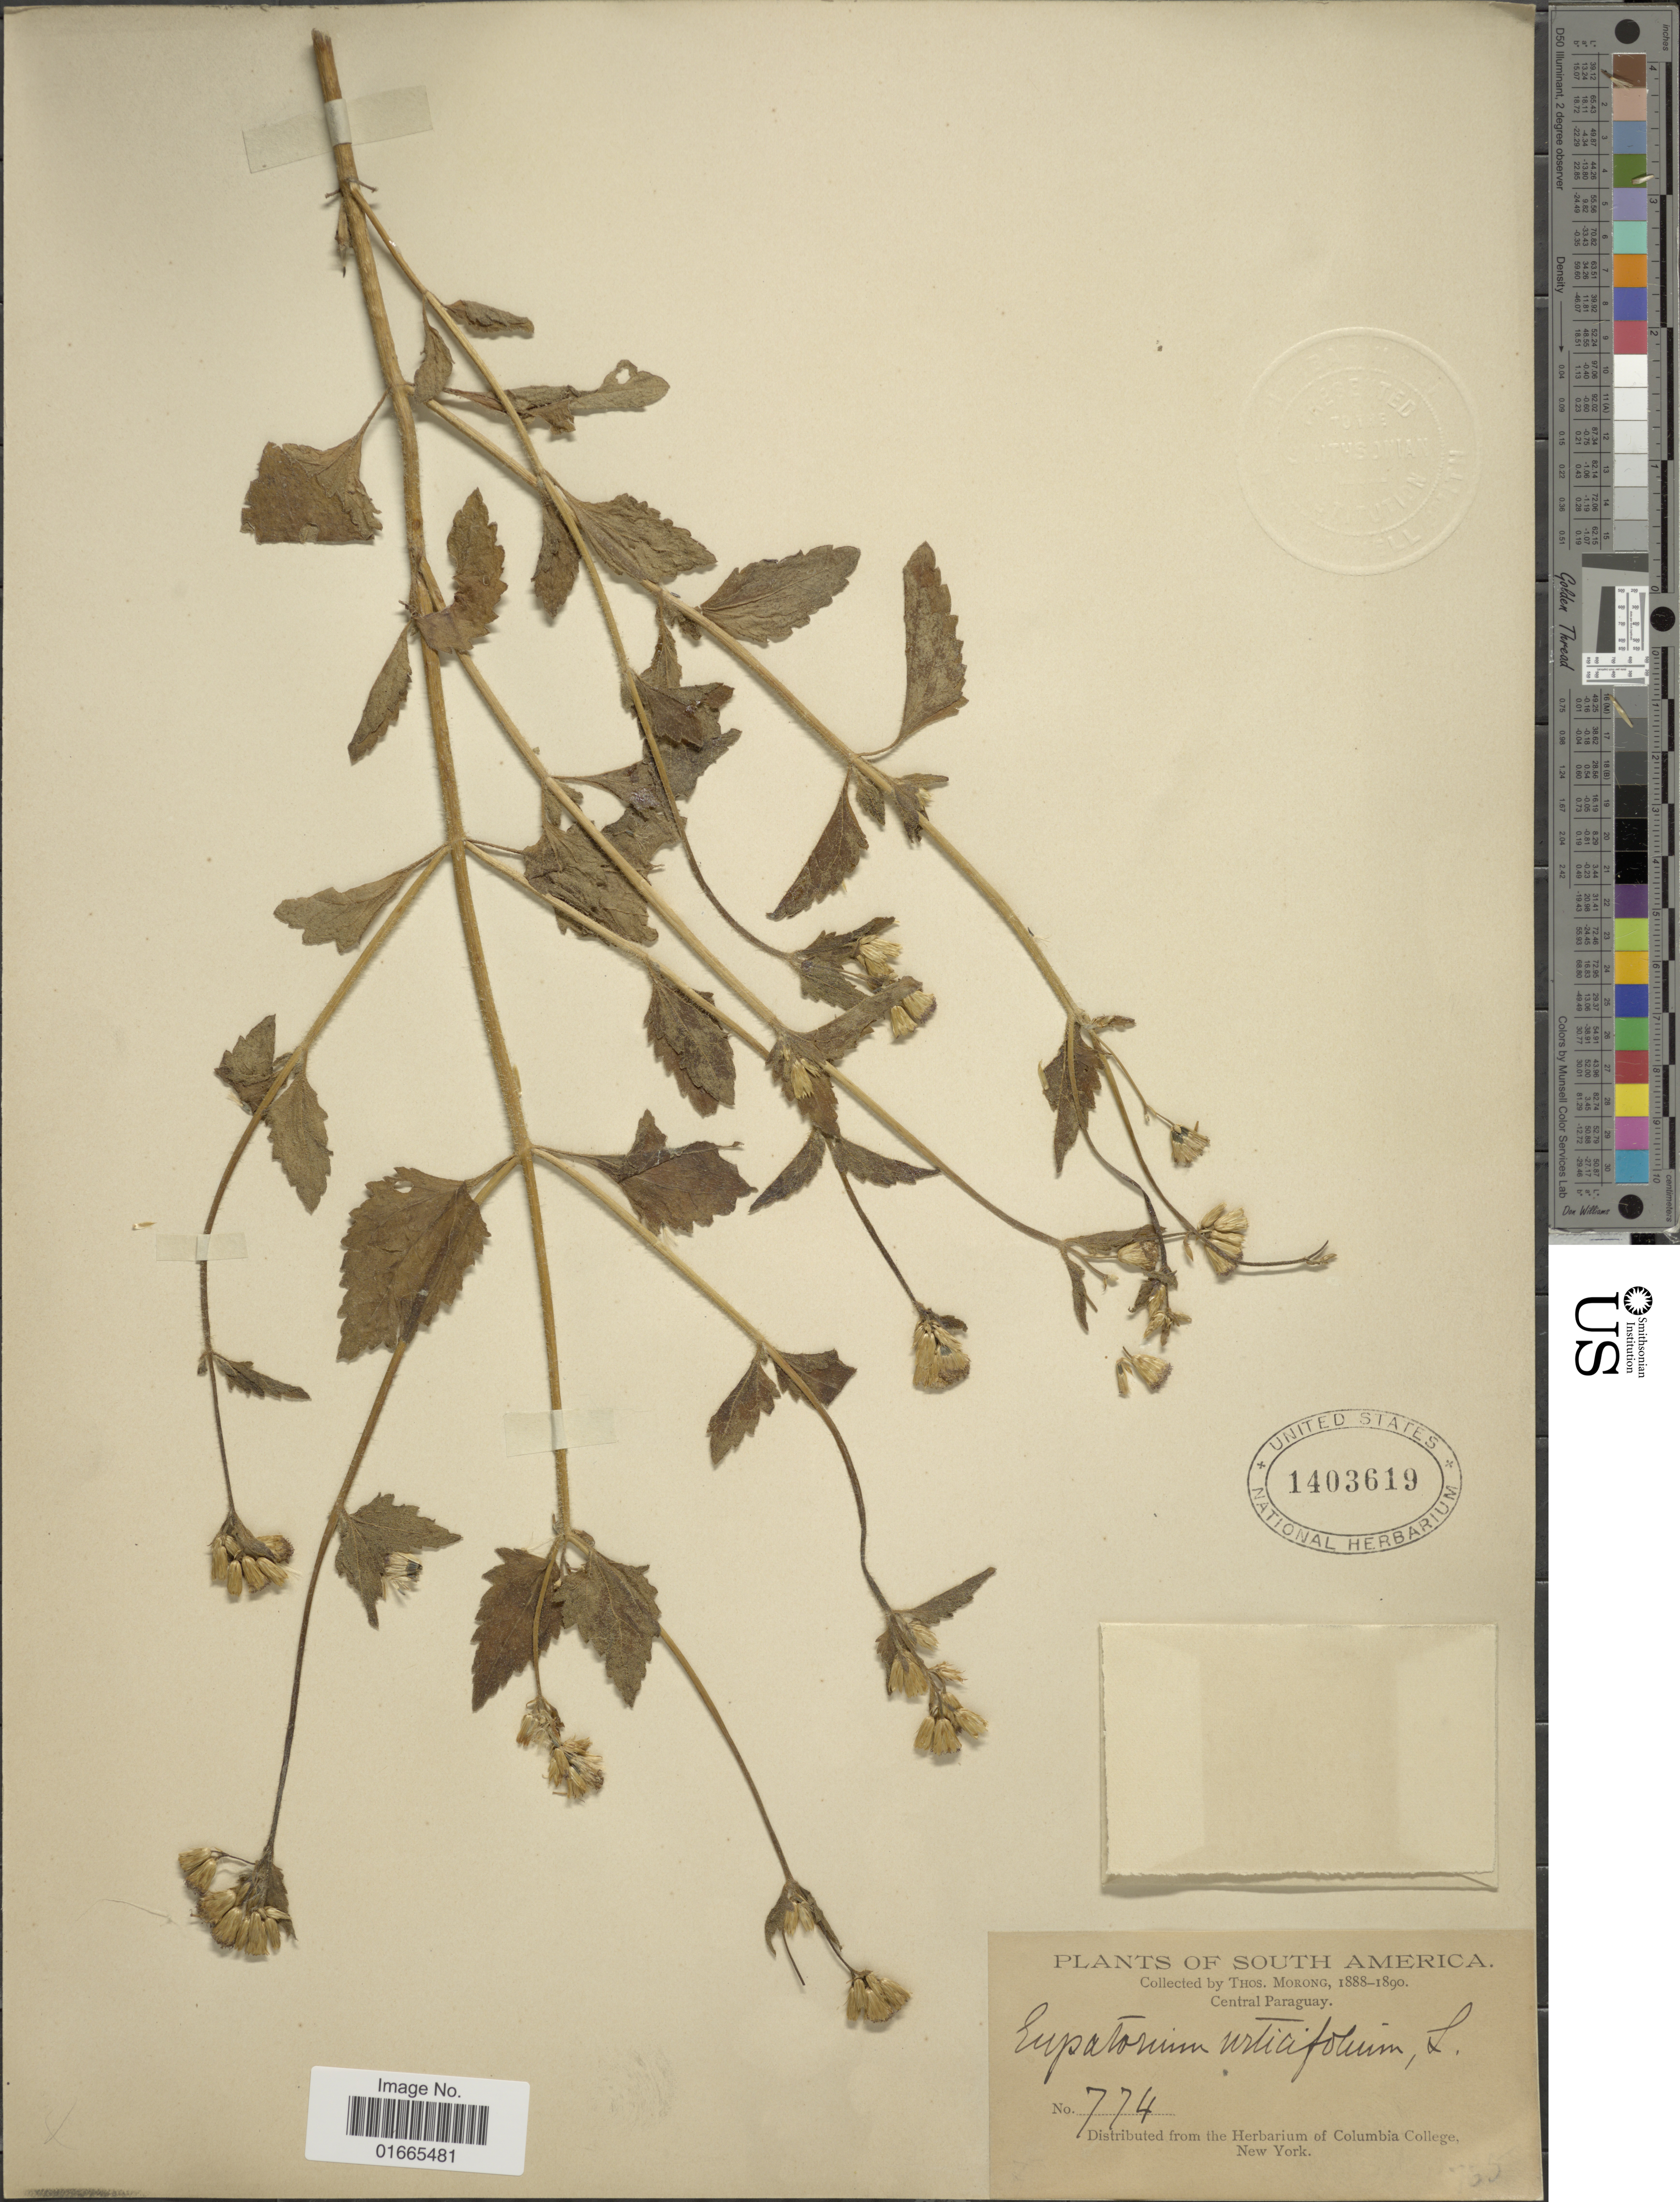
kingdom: Plantae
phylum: Tracheophyta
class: Magnoliopsida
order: Asterales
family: Asteraceae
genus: Praxelis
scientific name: Praxelis clematidea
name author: (Griseb.) R.M. King & H. Rob.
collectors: ex herb. T. Morong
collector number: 774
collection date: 1888/1890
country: Paraguay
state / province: Central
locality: South America, Central Paraguay.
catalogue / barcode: US 1403619